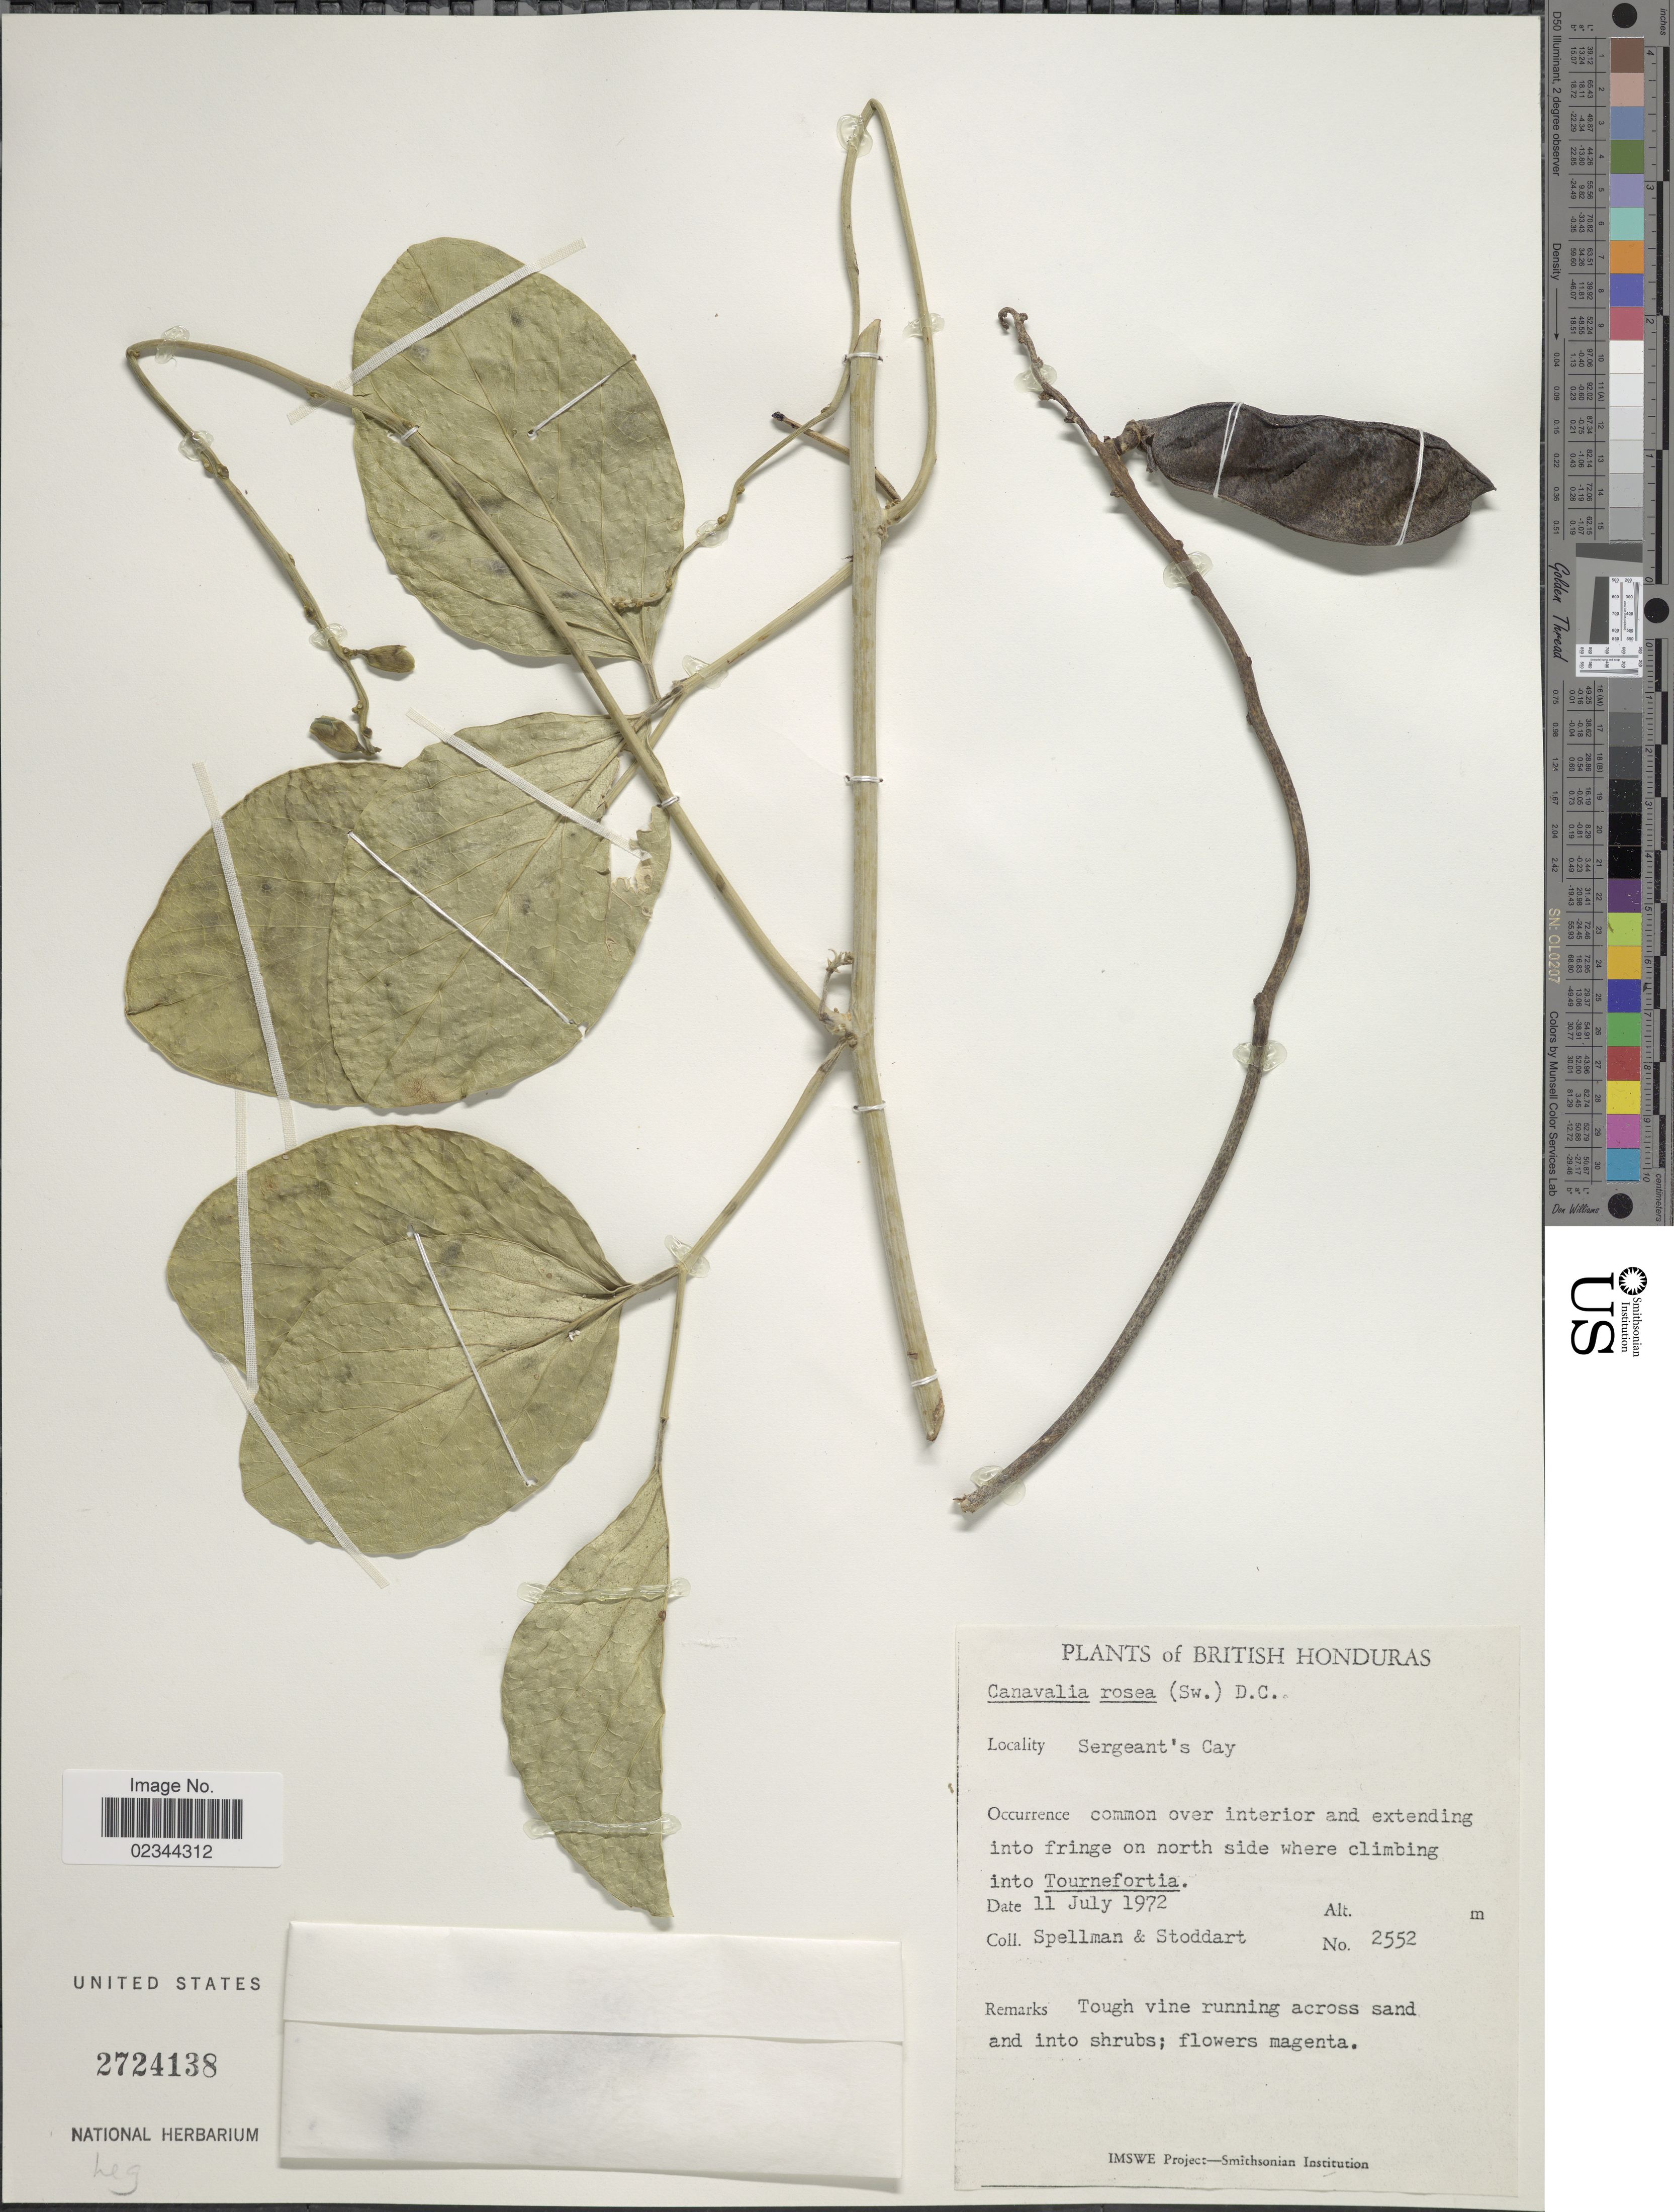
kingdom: Plantae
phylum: Tracheophyta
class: Magnoliopsida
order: Fabales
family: Fabaceae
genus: Canavalia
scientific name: Canavalia rosea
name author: (Sw.) DC.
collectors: Spellman, -- & -. Stoddart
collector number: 2552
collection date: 1972-07-11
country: Belize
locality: British Honduras, Sergeant's Cay, common over interior and extending into fringe on north side where climbing.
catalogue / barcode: US 2724138